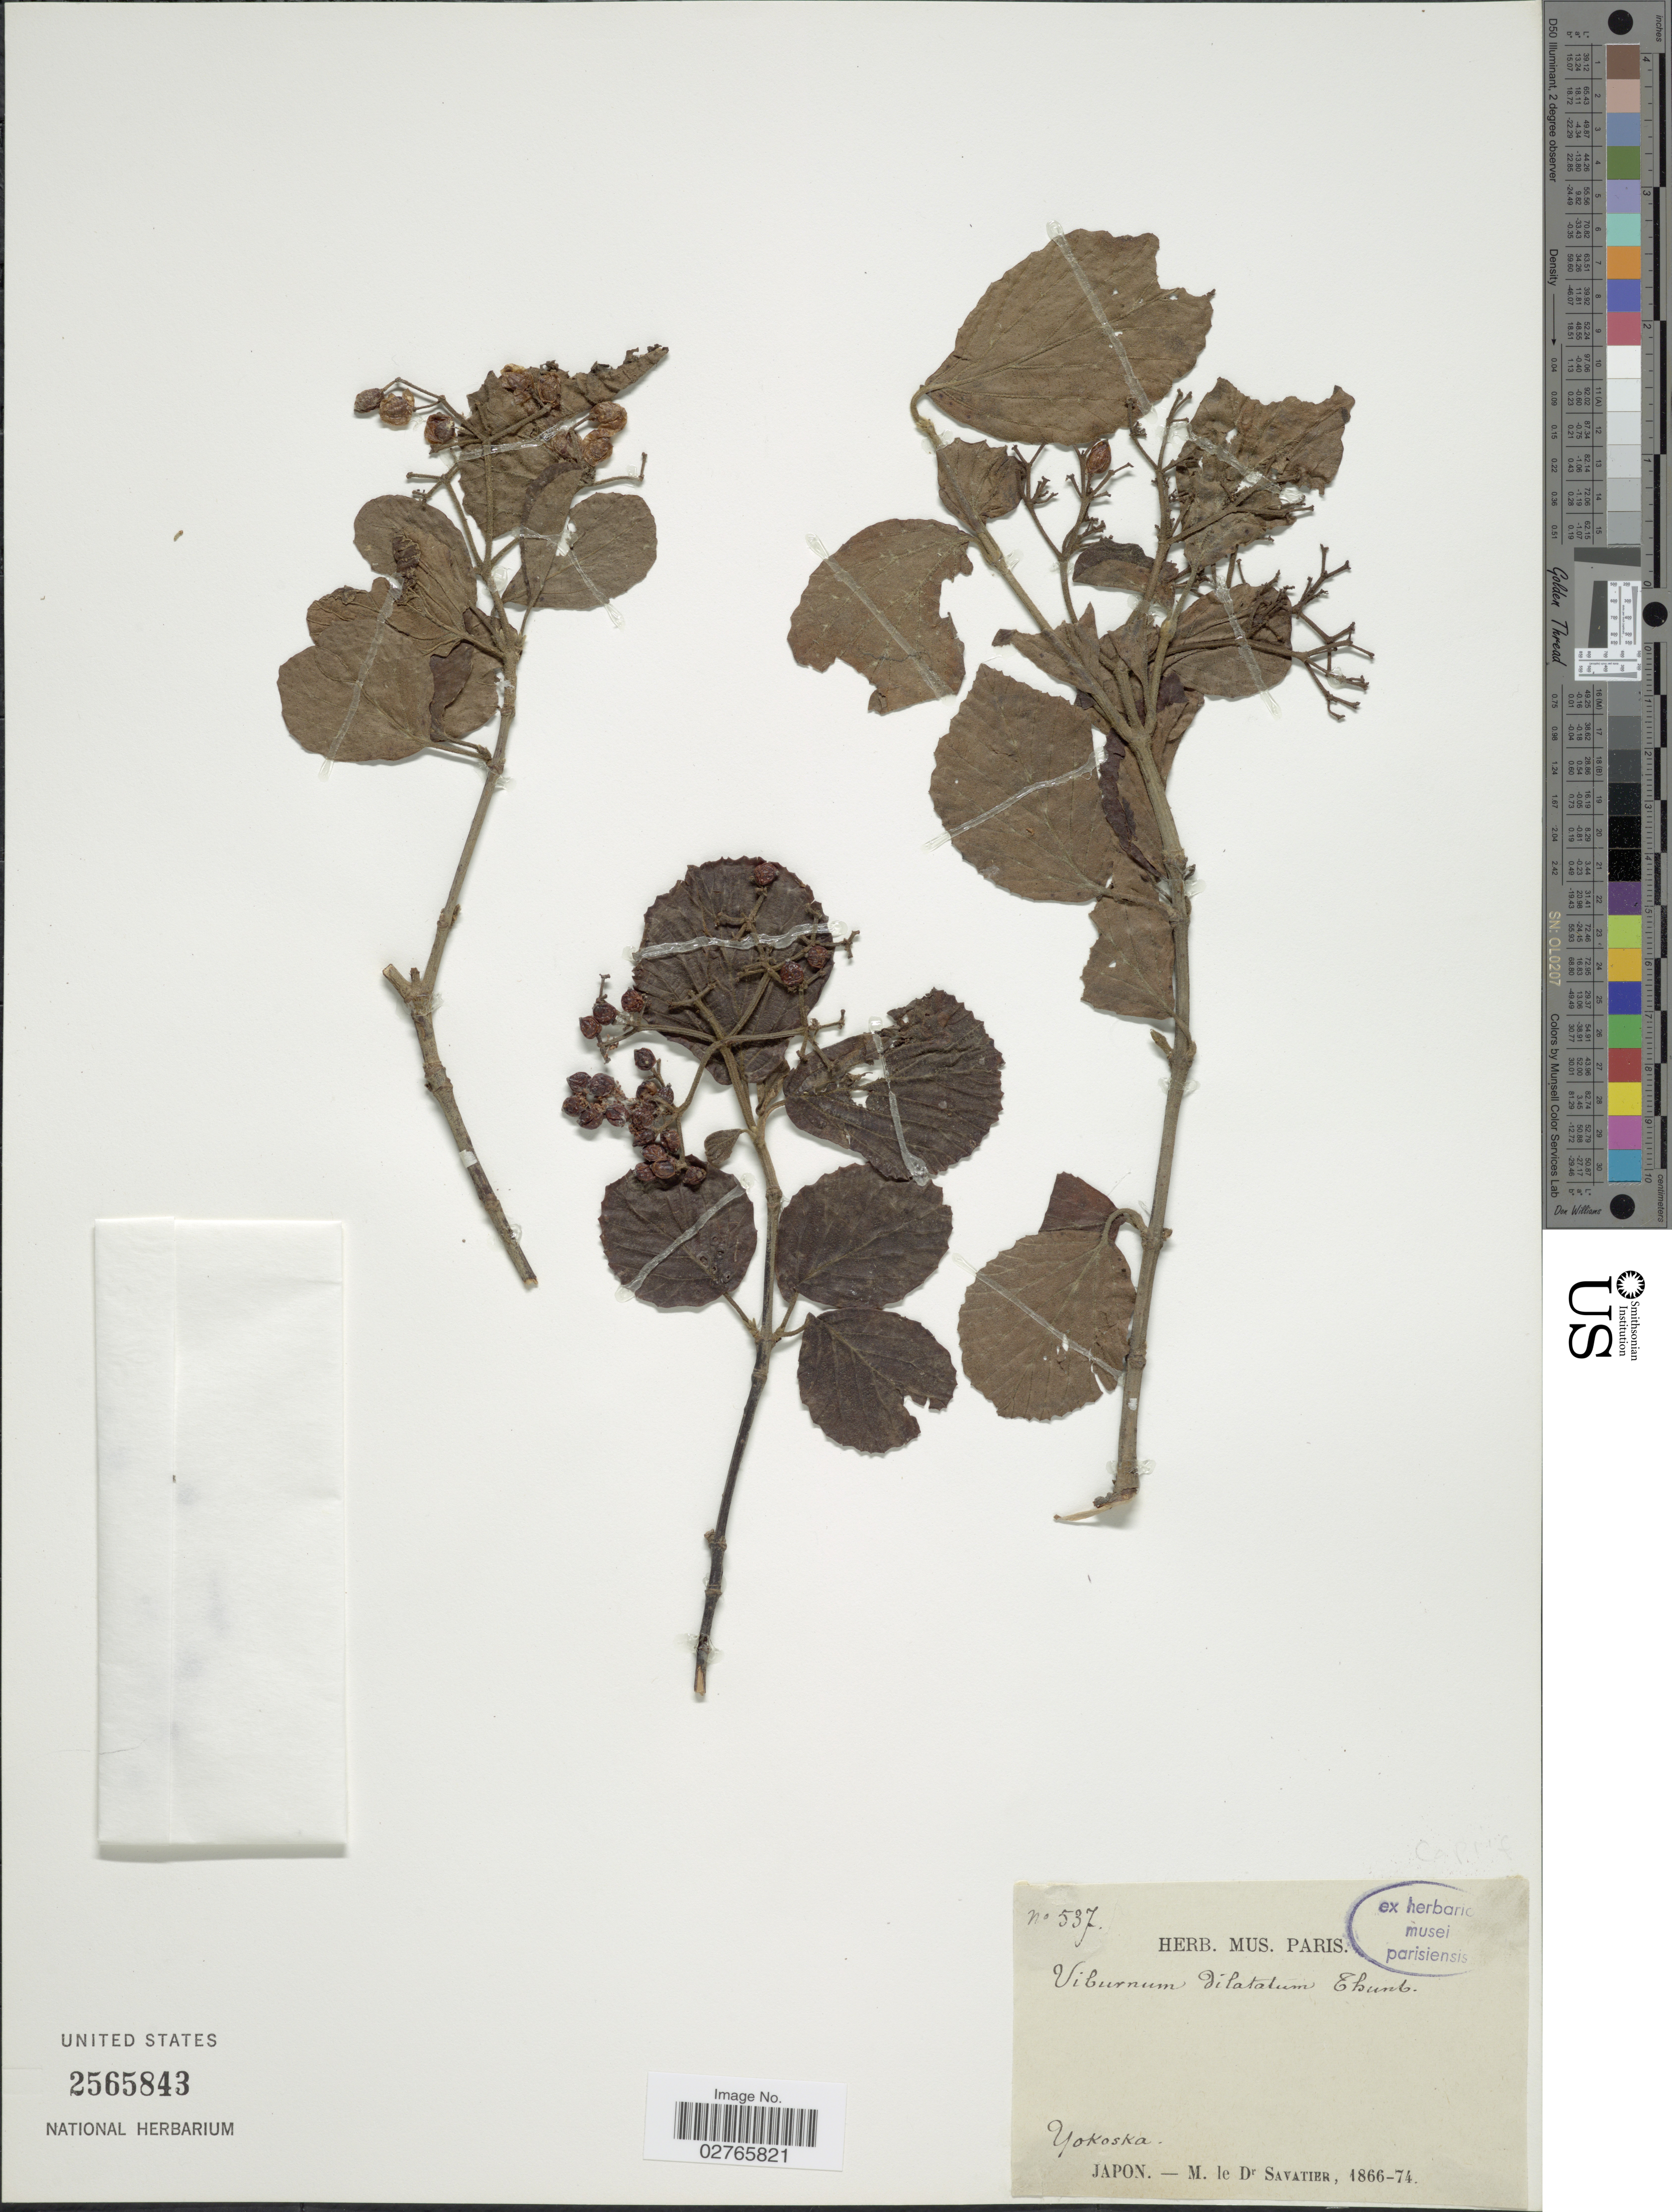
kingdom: Plantae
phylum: Tracheophyta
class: Magnoliopsida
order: Dipsacales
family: Viburnaceae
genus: Viburnum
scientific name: Viburnum dilatatum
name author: Thunb.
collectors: Savatier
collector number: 537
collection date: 1866/1874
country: Japan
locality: Yokoska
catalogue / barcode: US 2565843